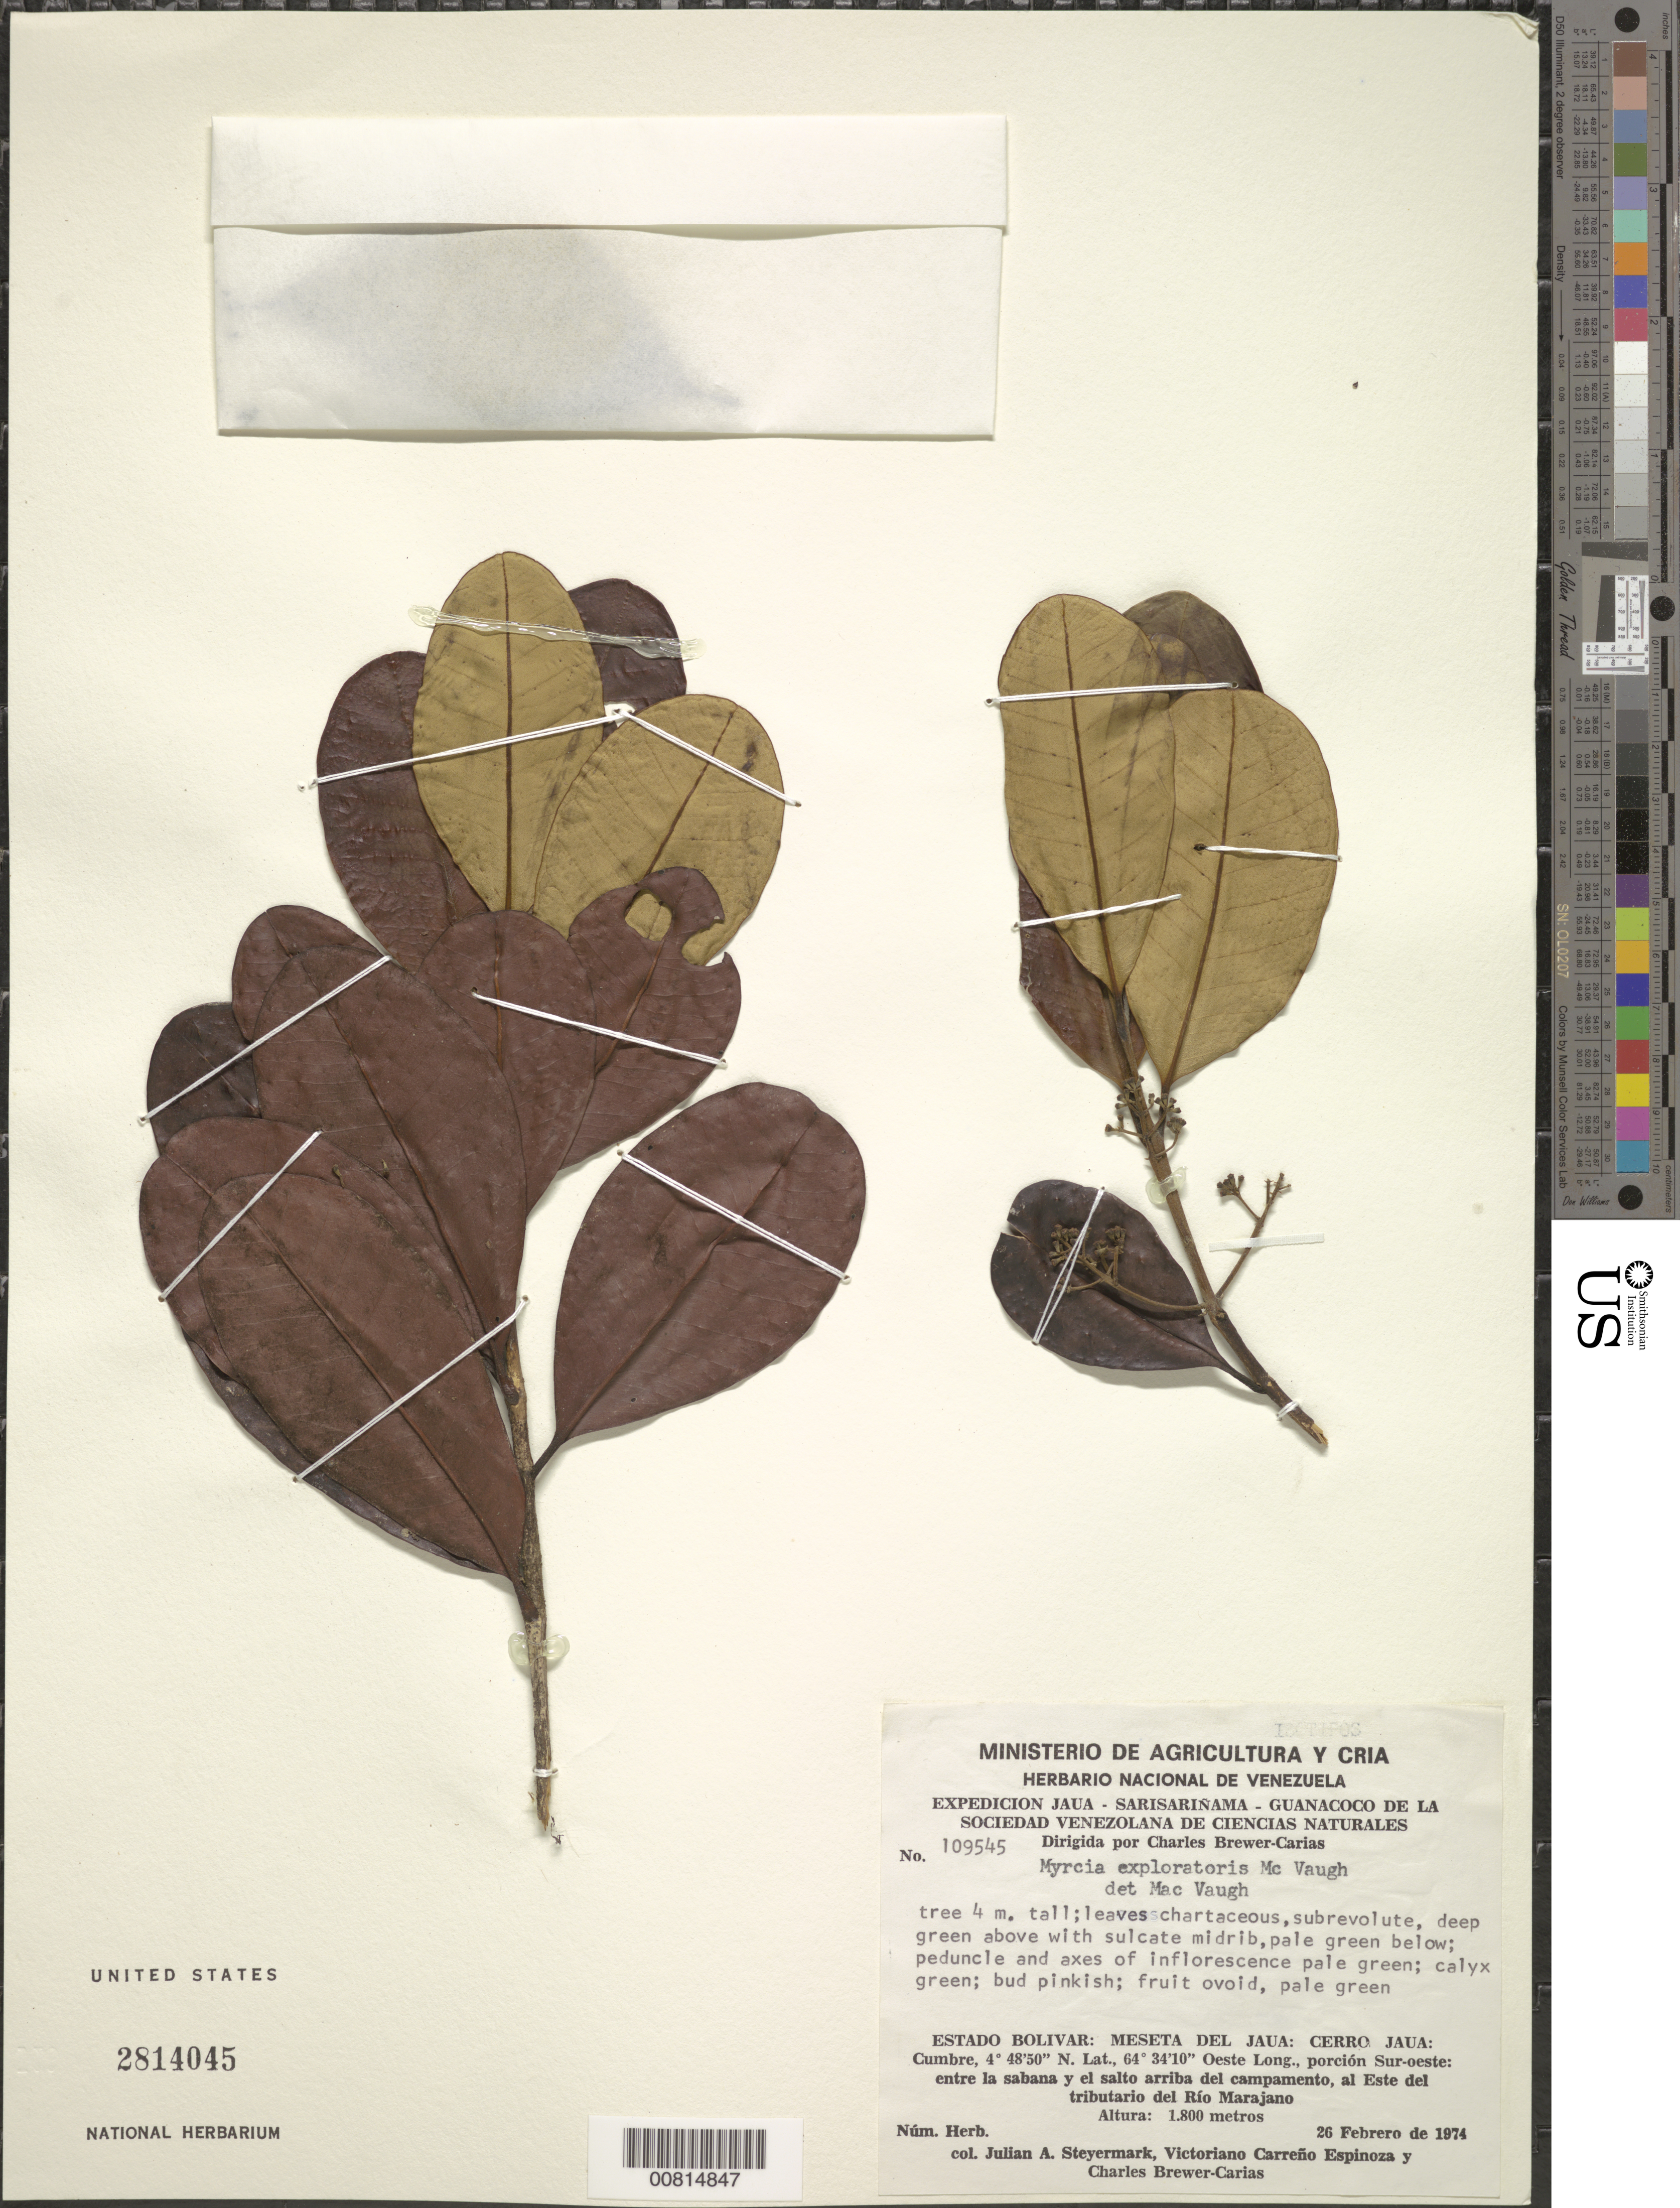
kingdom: Plantae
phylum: Tracheophyta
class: Magnoliopsida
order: Myrtales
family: Myrtaceae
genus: Myrcia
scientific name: Myrcia exploratoris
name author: McVaugh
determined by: McVaugh, R.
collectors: J. Steyermark, V. Carreño E. & C. Brewer-Carias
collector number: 109545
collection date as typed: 26-Feb-74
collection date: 1974-02-26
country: Venezuela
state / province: Bolívar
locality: Meseta del Jaua: Cerro Jaua, este del tributarío del Río Marajano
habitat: Entre la sabana y el salto arriba del campamento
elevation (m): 1800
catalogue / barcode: US 2814045